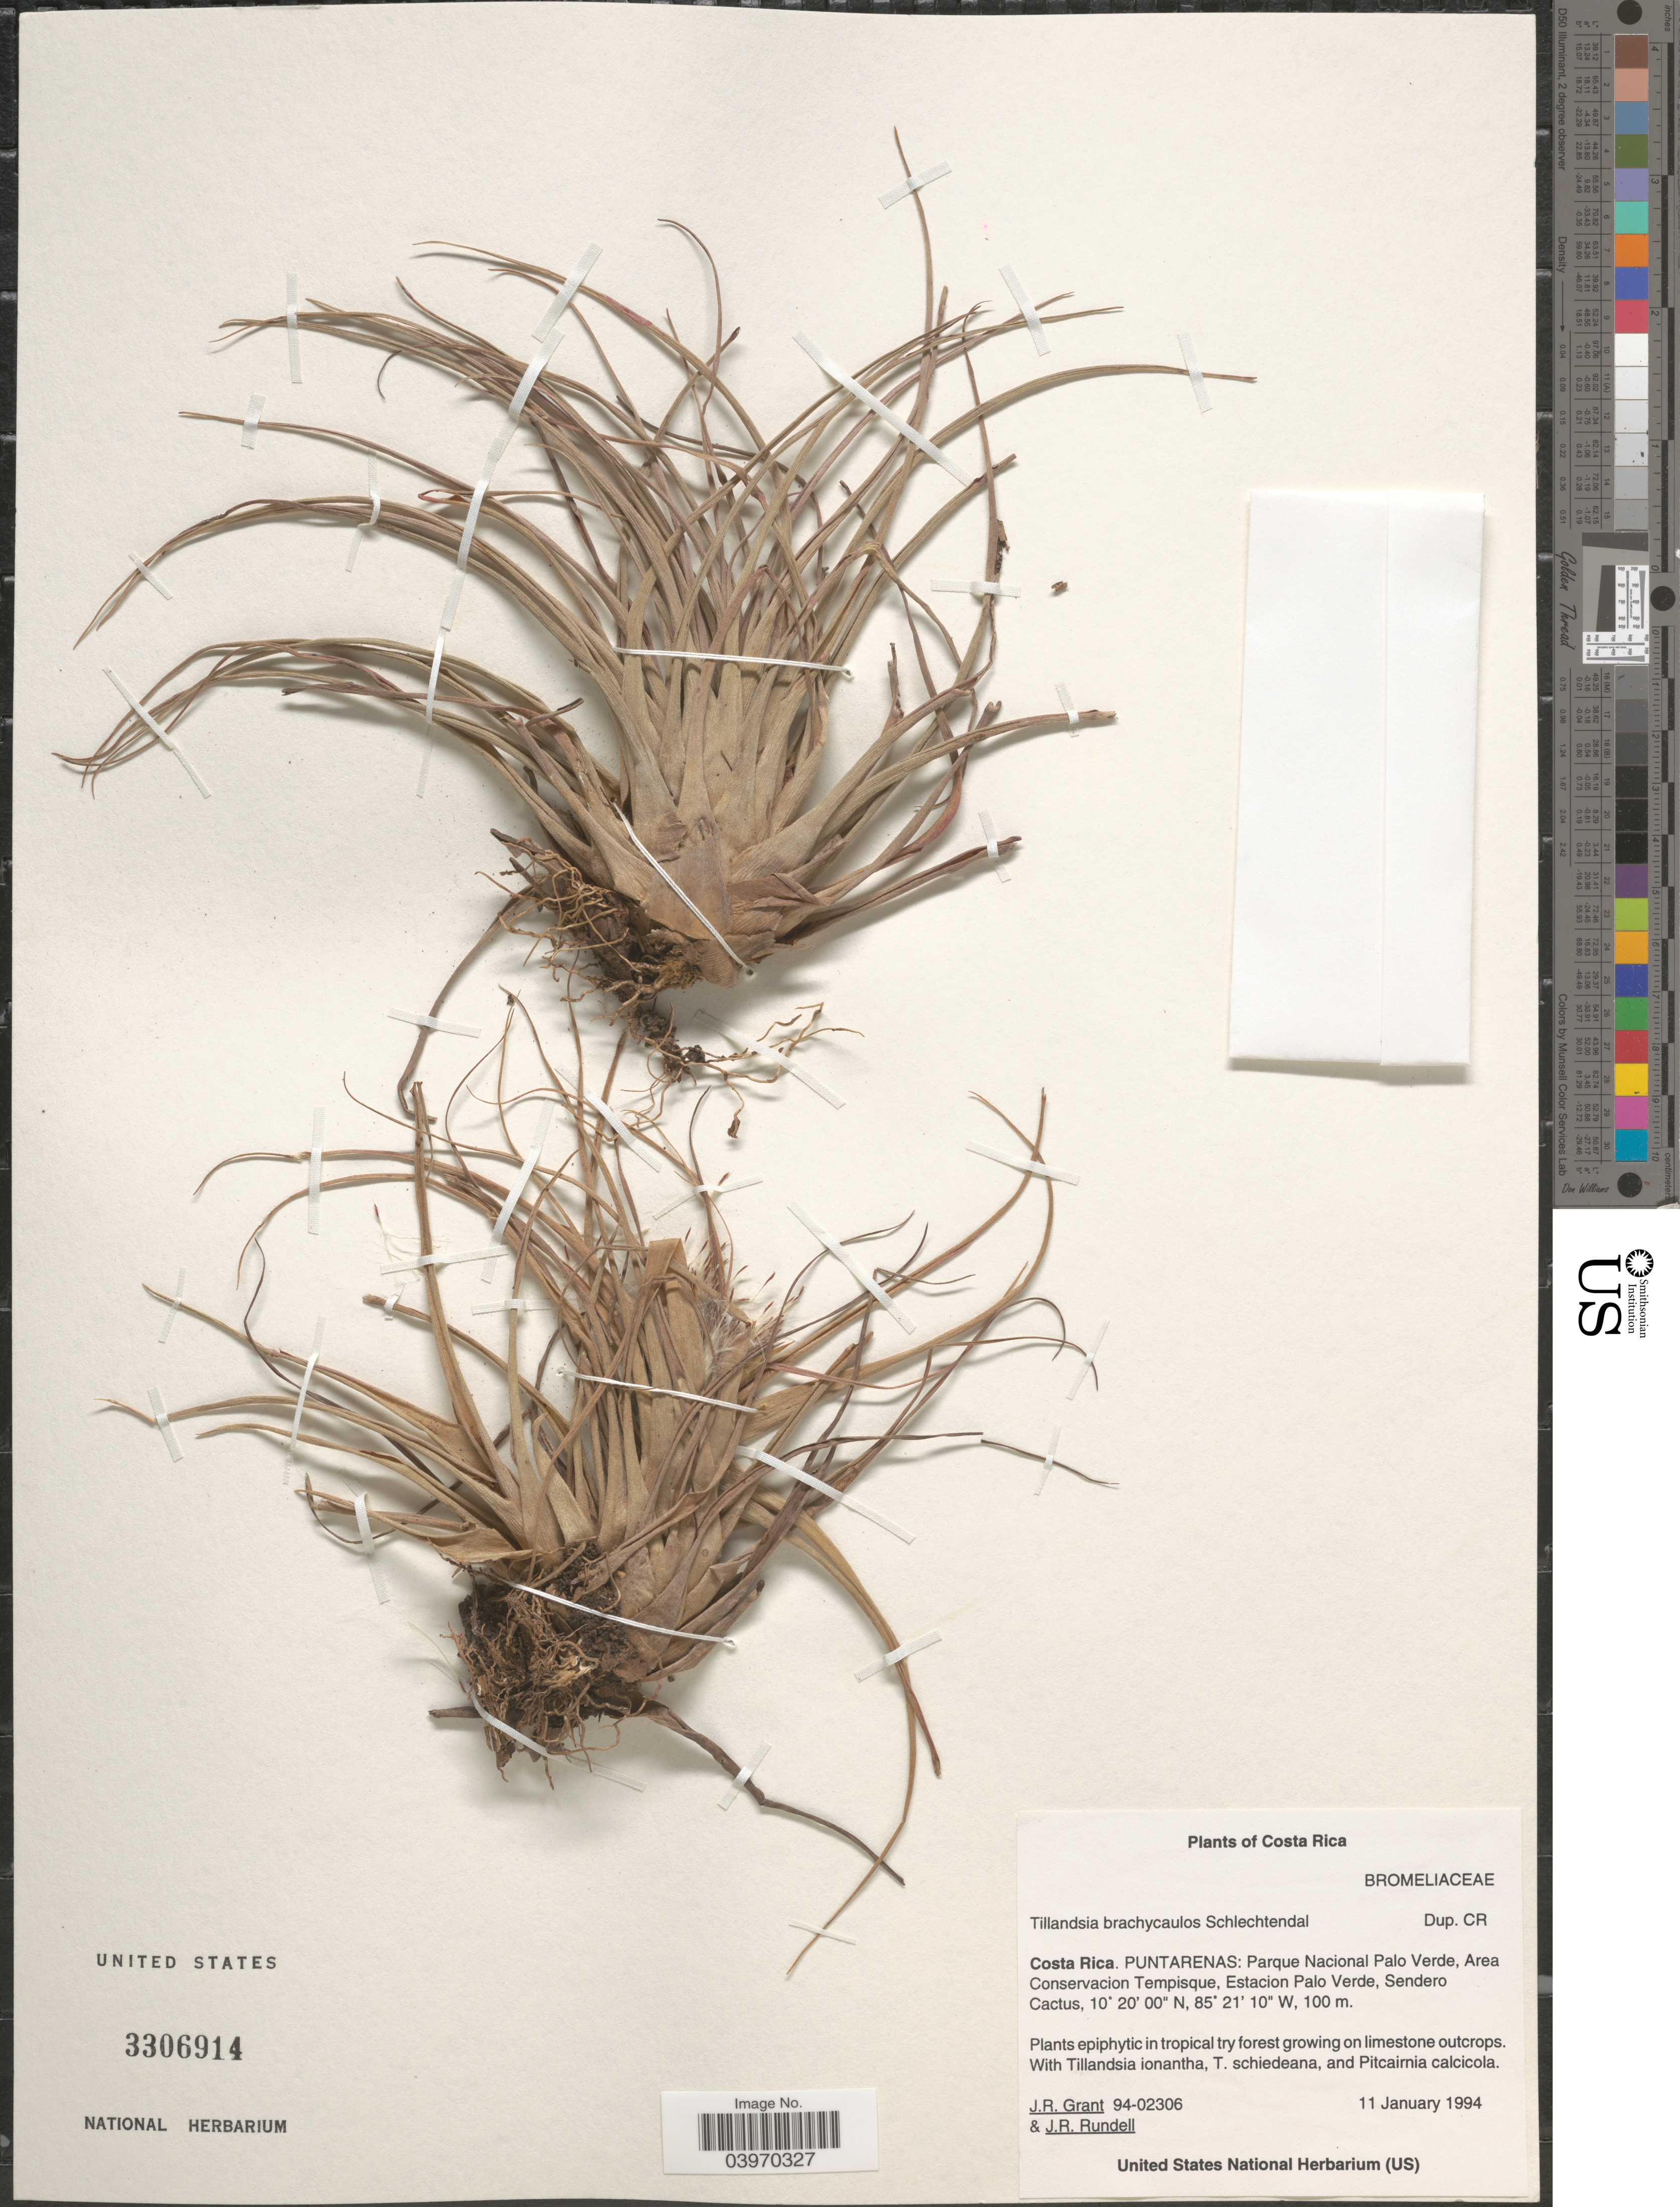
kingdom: Plantae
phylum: Tracheophyta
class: Liliopsida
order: Poales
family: Bromeliaceae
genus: Tillandsia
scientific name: Tillandsia brachycaulos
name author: Schltdl.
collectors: J. Grant & J. R. Rundell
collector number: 94-02306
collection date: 1994-01-11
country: Costa Rica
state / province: Puntarenas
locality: Parque Nacional Palo Verde, Area Conservacion Tempisque, Estacion Palo Verde, Sendero Cactus.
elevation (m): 100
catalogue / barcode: US 3306914